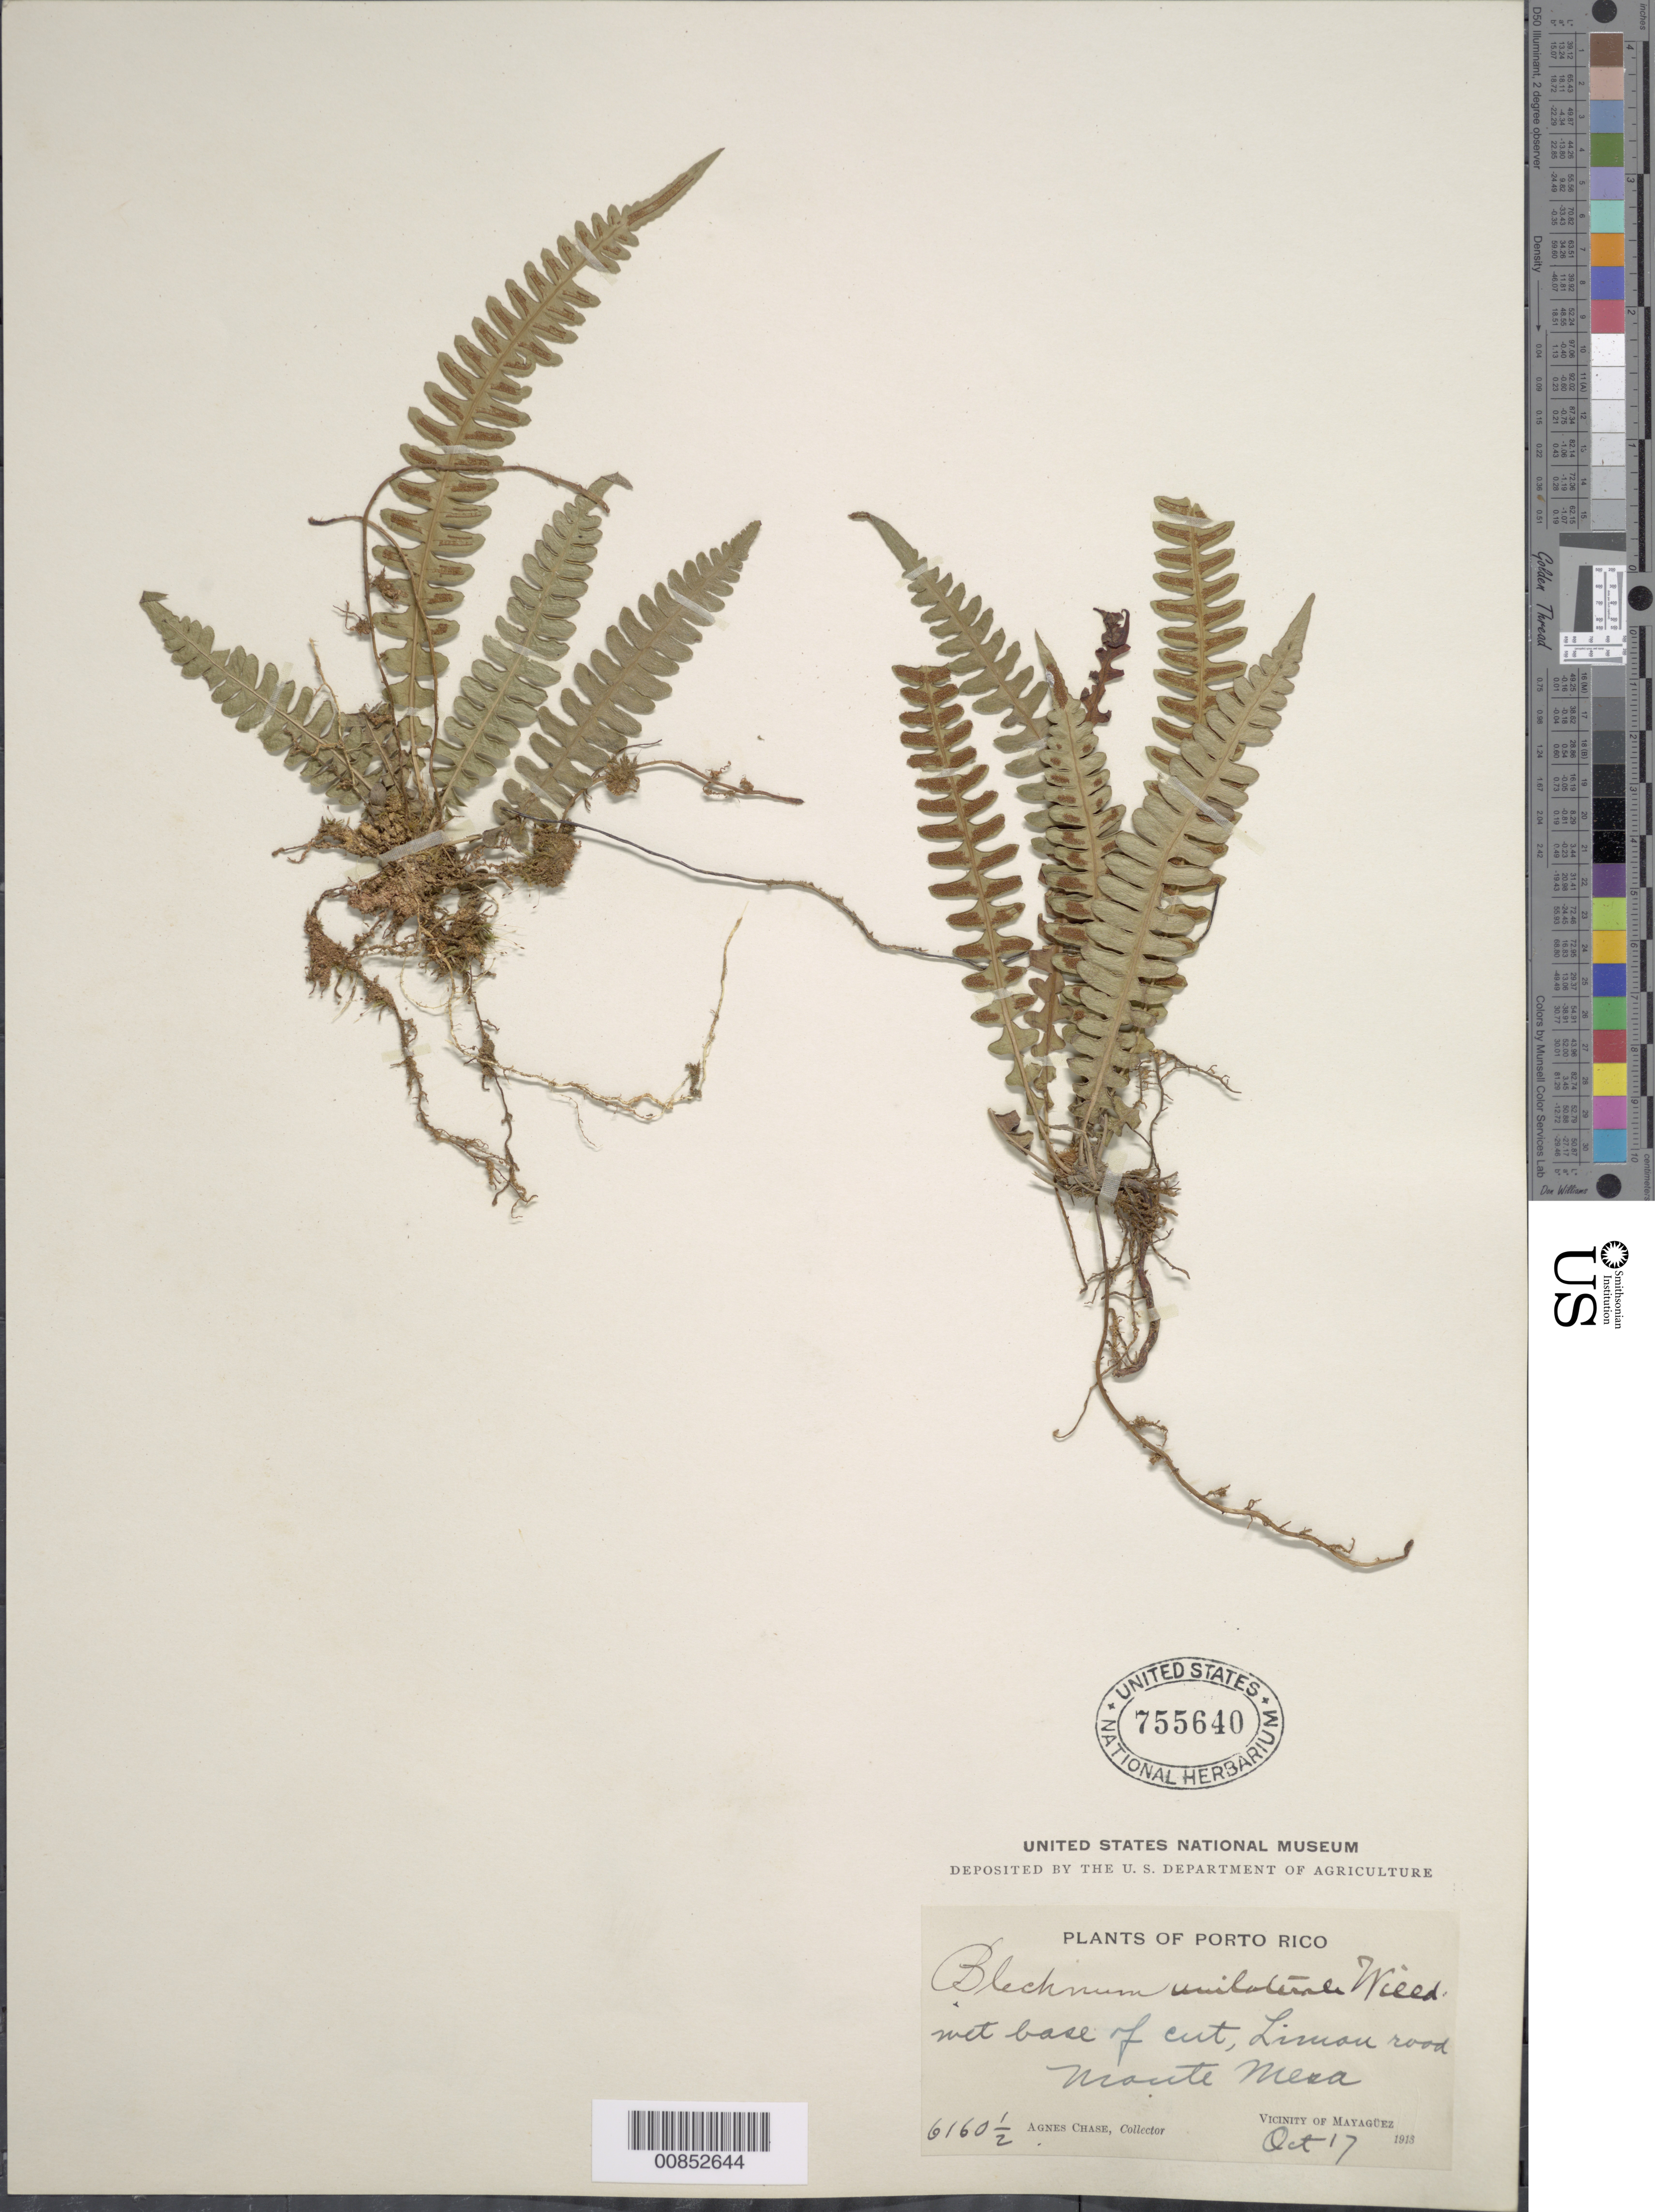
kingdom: Plantae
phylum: Tracheophyta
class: Polypodiopsida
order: Polypodiales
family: Blechnaceae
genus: Blechnum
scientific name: Blechnum unilaterale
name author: Sw.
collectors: A. Chase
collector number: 6160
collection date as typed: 17 Oct 1913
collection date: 1913-10-17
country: Puerto Rico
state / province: Mayagüez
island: Puerto Rico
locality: Mayaguez vicinity, Limon Road, Monte Mesa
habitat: Wet base of cut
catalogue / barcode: US 755640